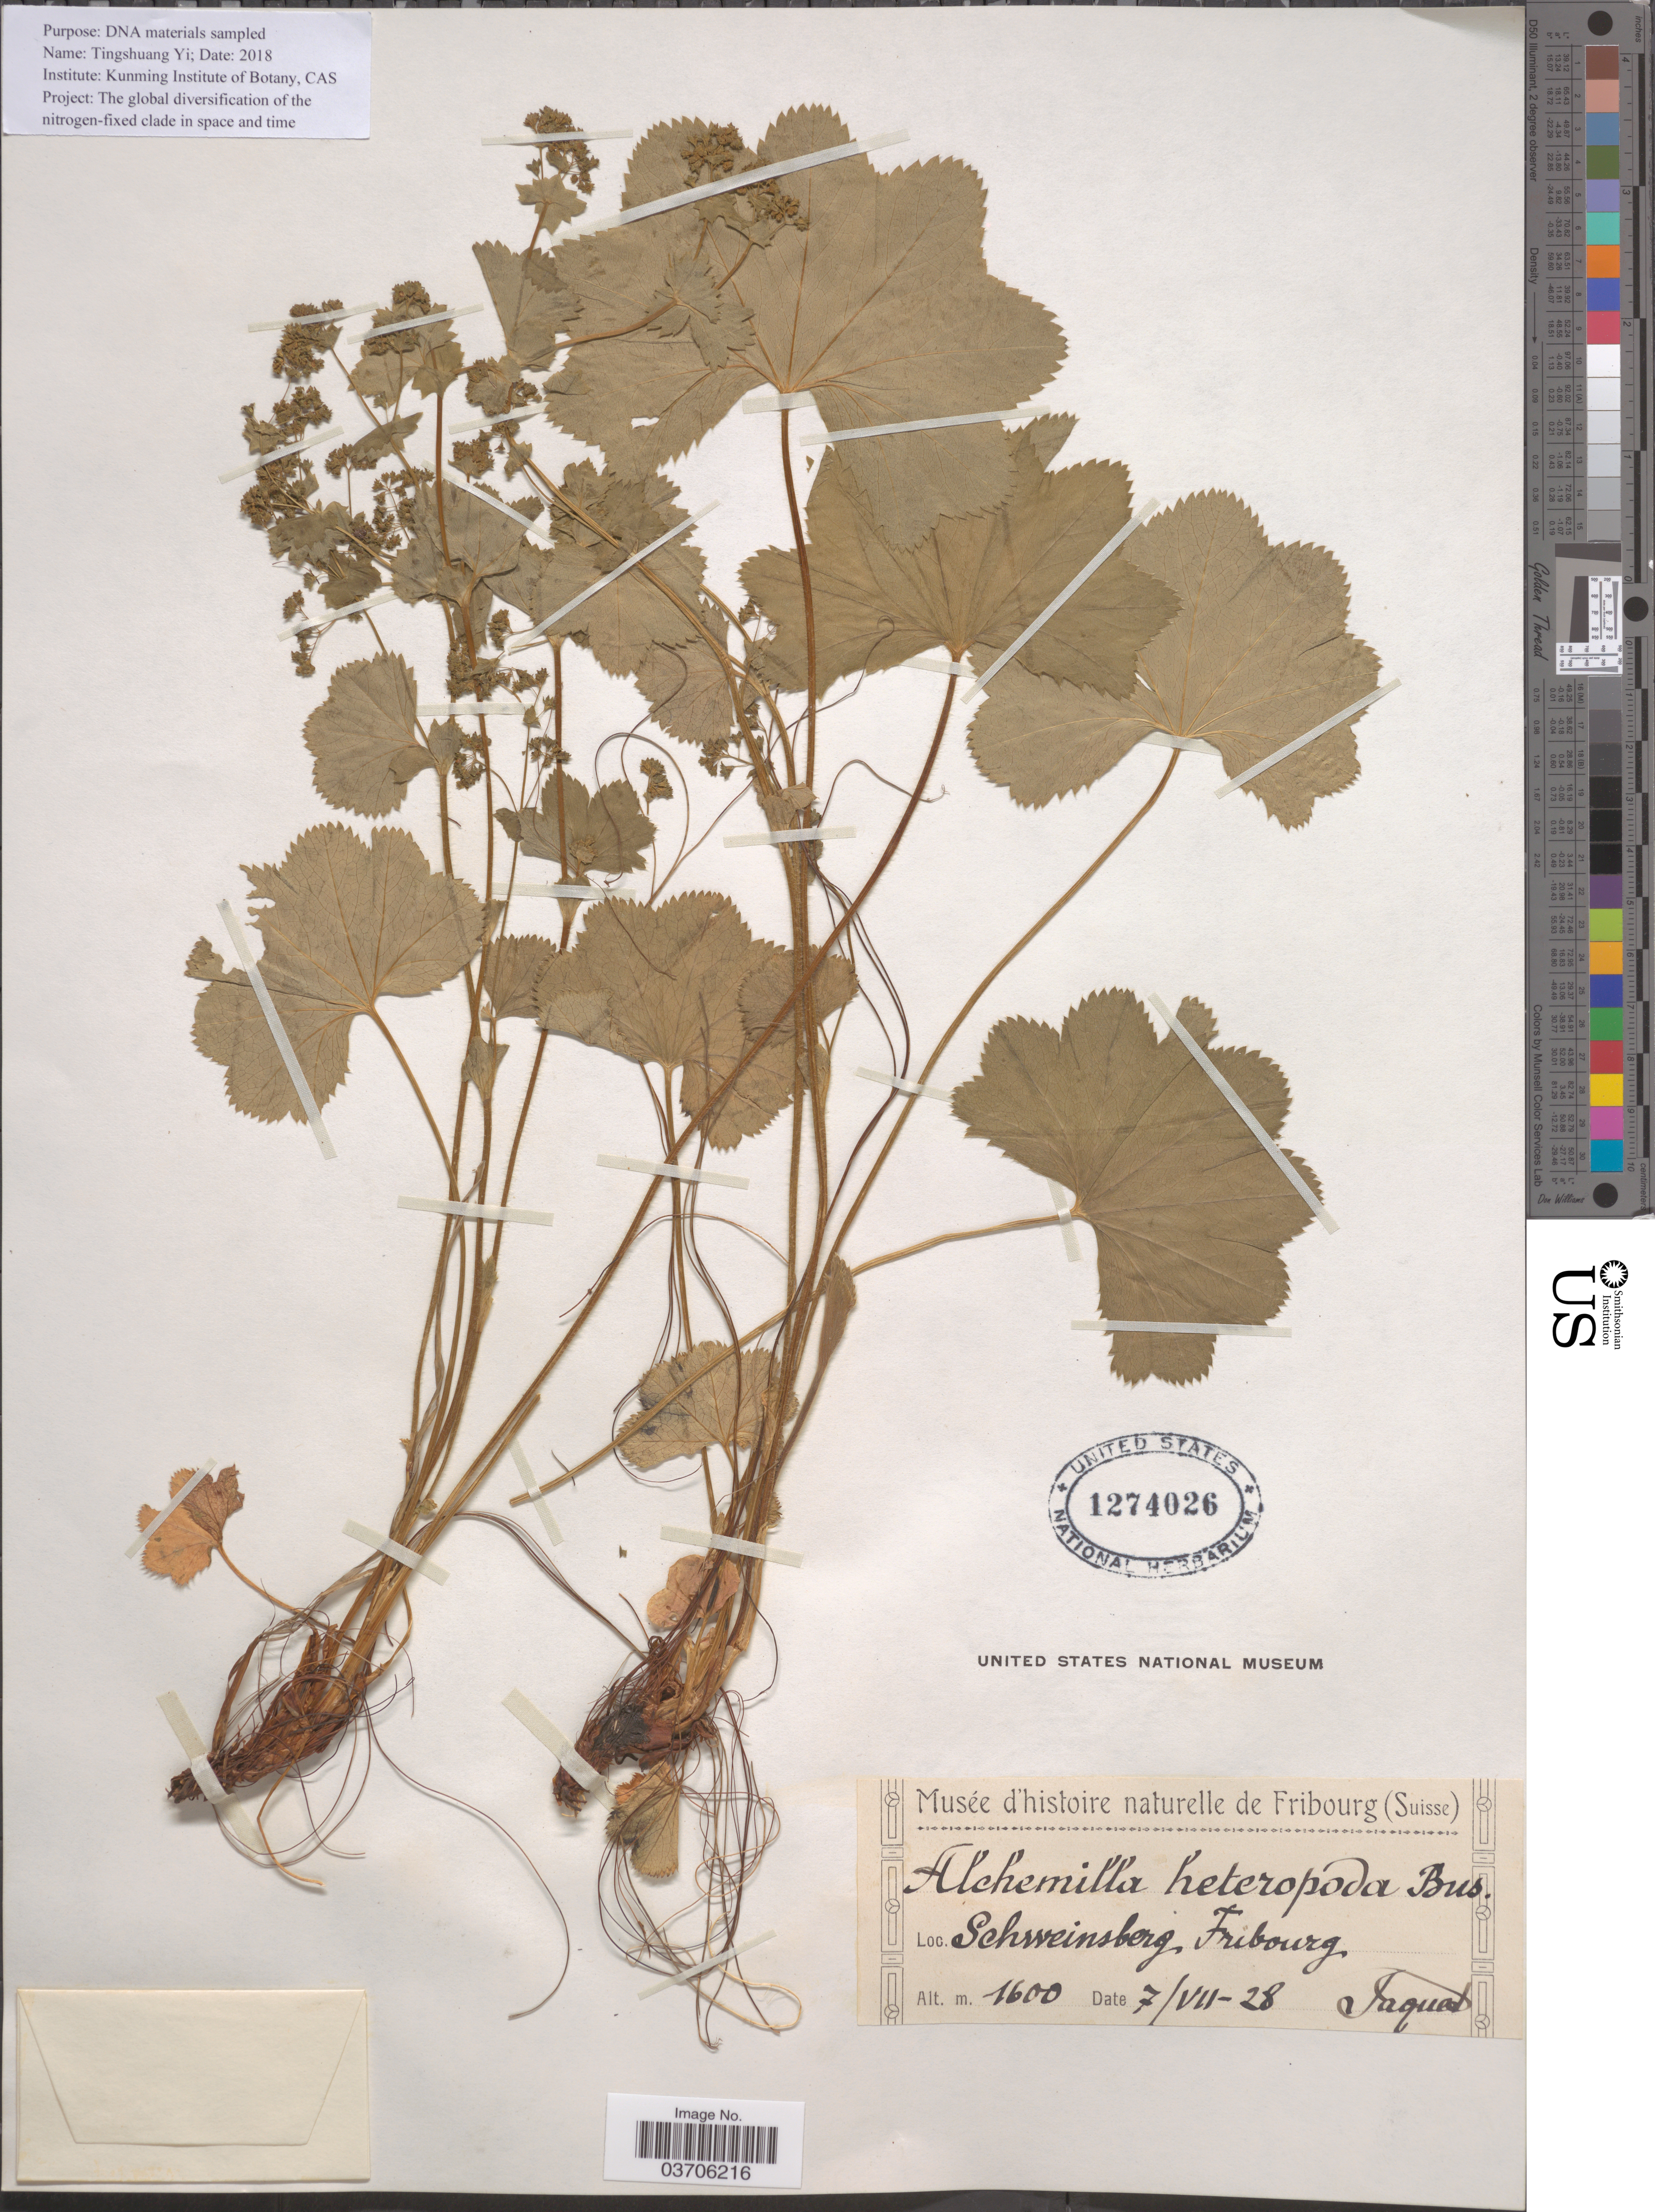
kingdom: Plantae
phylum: Tracheophyta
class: Magnoliopsida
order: Rosales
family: Rosaceae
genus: Alchemilla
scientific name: Alchemilla heteropoda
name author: Buser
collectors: -. Jaquet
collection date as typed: Transcribed d/m/y: 7/7/28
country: Switzerland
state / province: Fribourg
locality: Schweinsberg.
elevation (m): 1600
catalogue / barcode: US 1274026